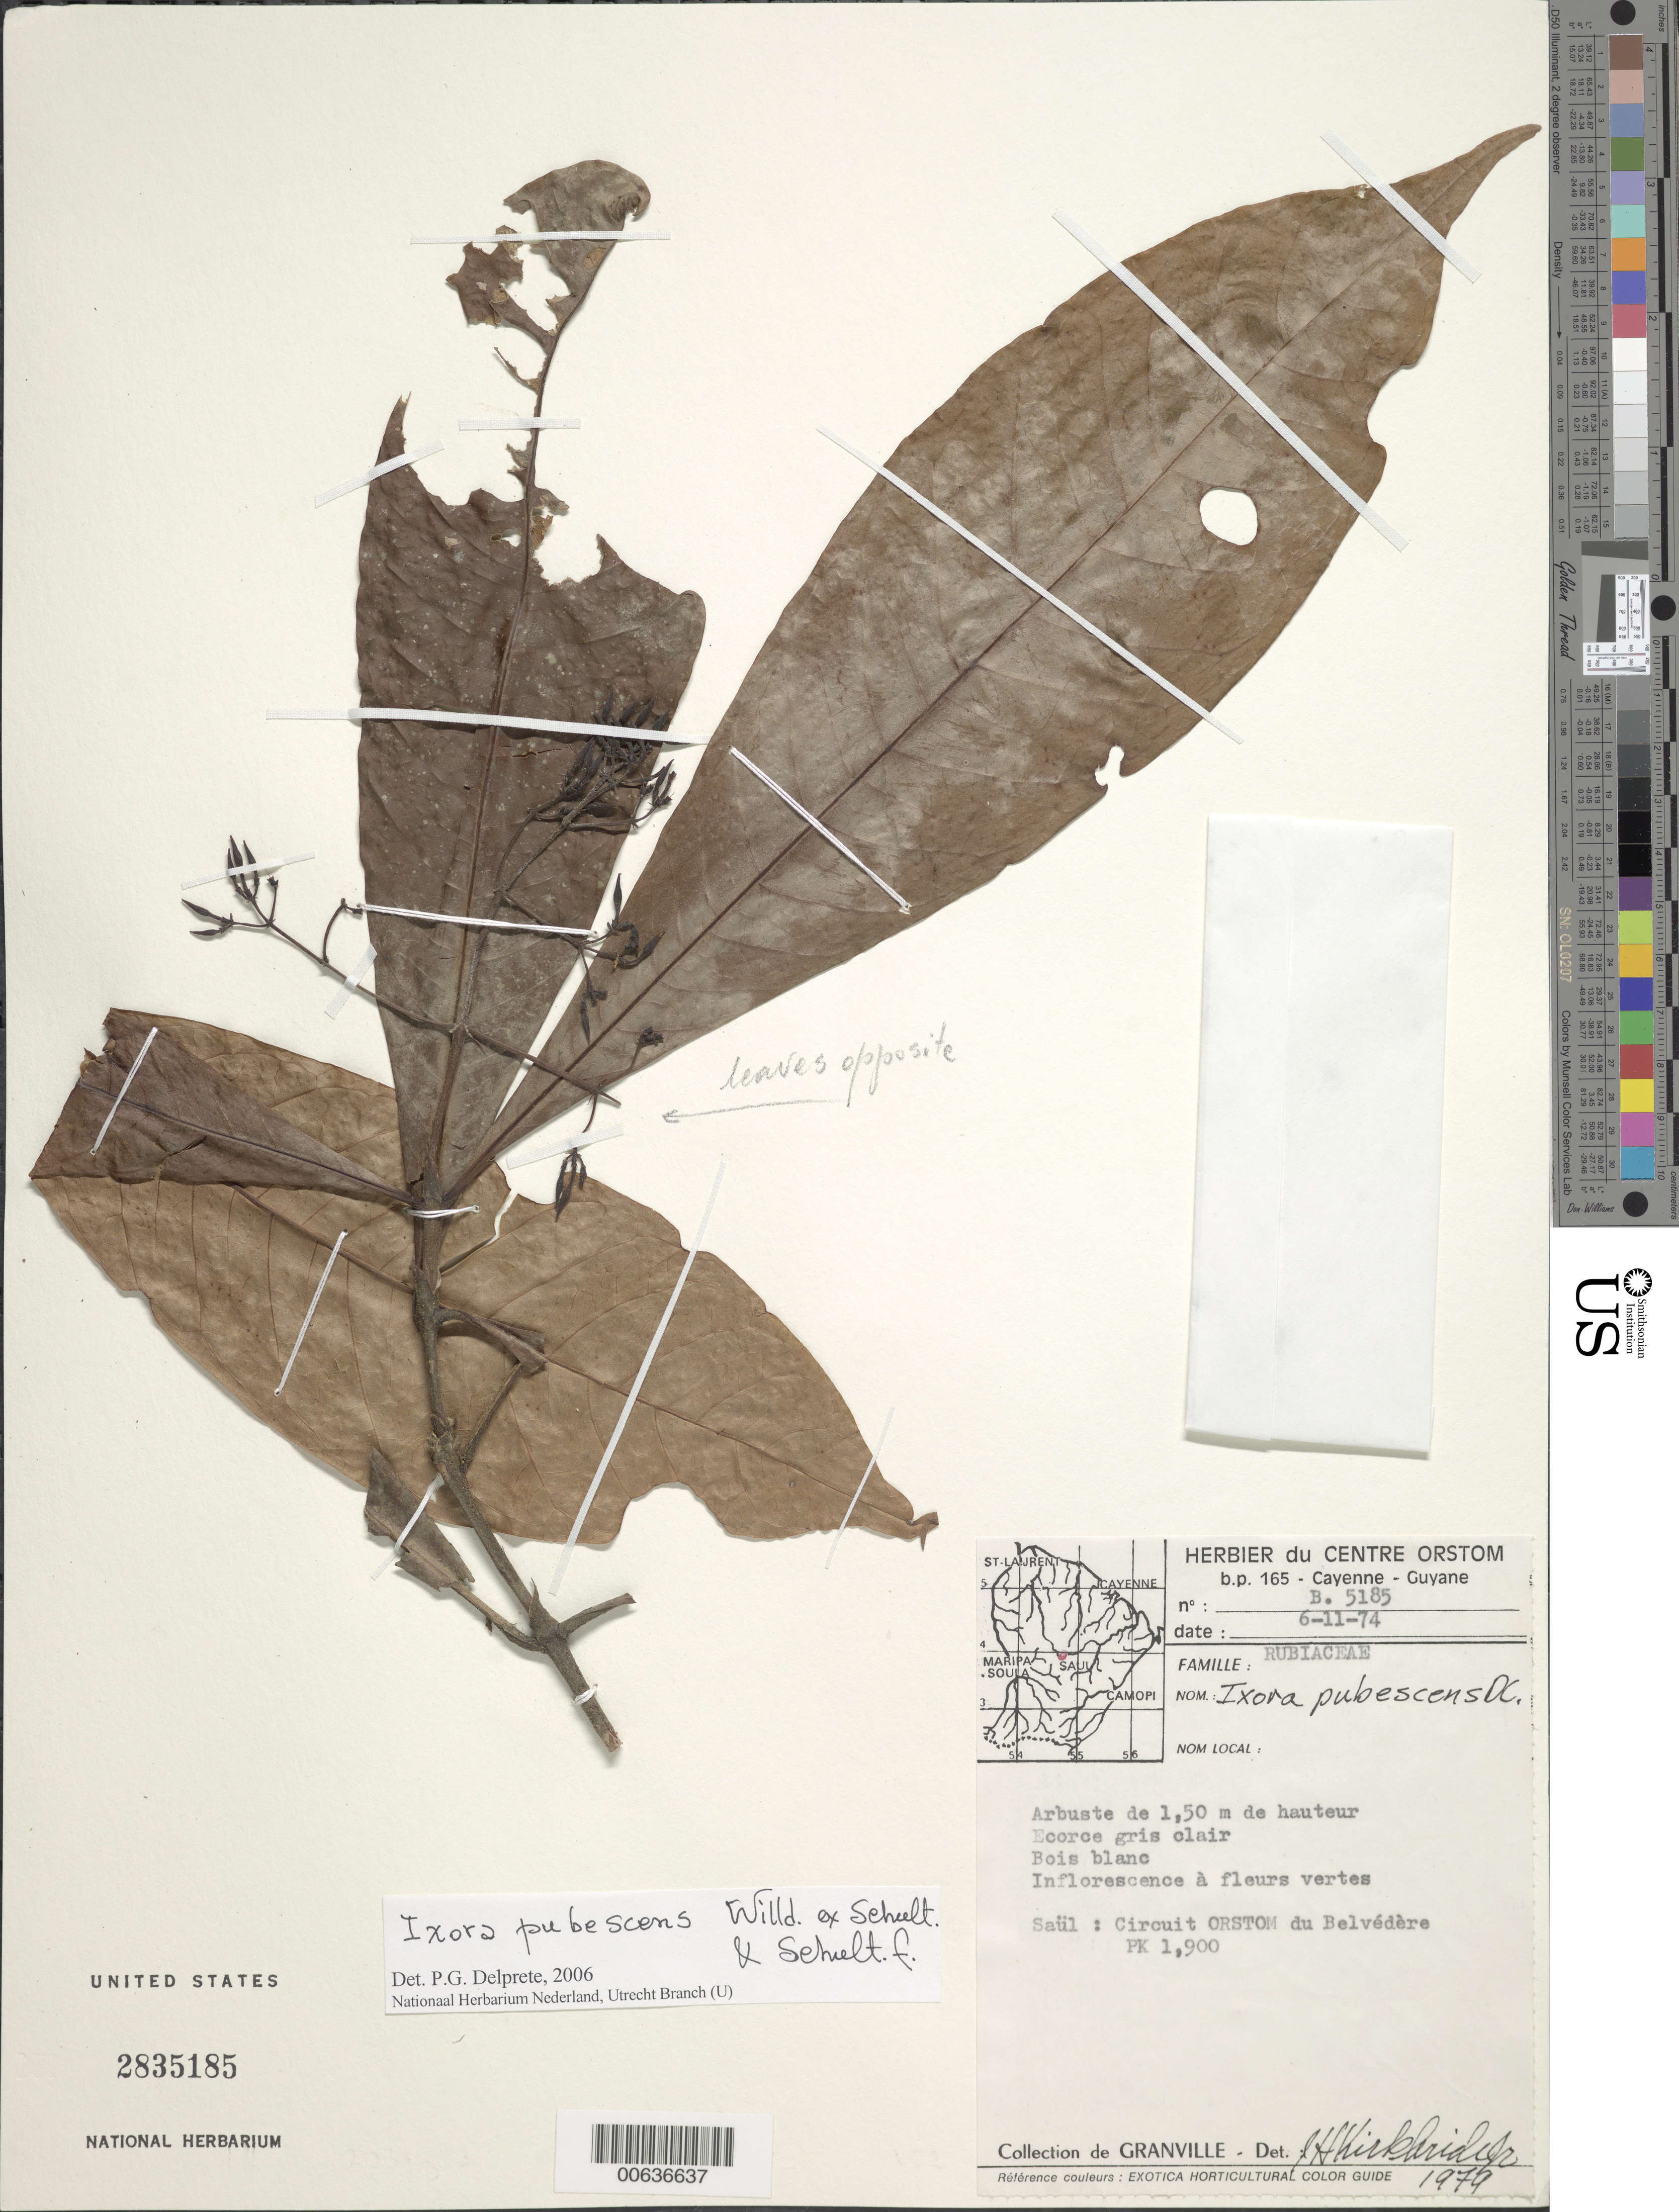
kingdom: Plantae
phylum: Tracheophyta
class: Magnoliopsida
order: Gentianales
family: Rubiaceae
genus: Ixora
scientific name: Ixora pubescens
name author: Willd. ex Schult. & Schult. f.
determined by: Delprete, P. G., Herb. de Guyane Cay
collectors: J.-J. de Granville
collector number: B 5185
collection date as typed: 6-Nov-74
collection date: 1974-11-06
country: French Guiana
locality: Saül, tracé ORSTOM Belvédère Est, PK 1.9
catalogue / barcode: US 2835185